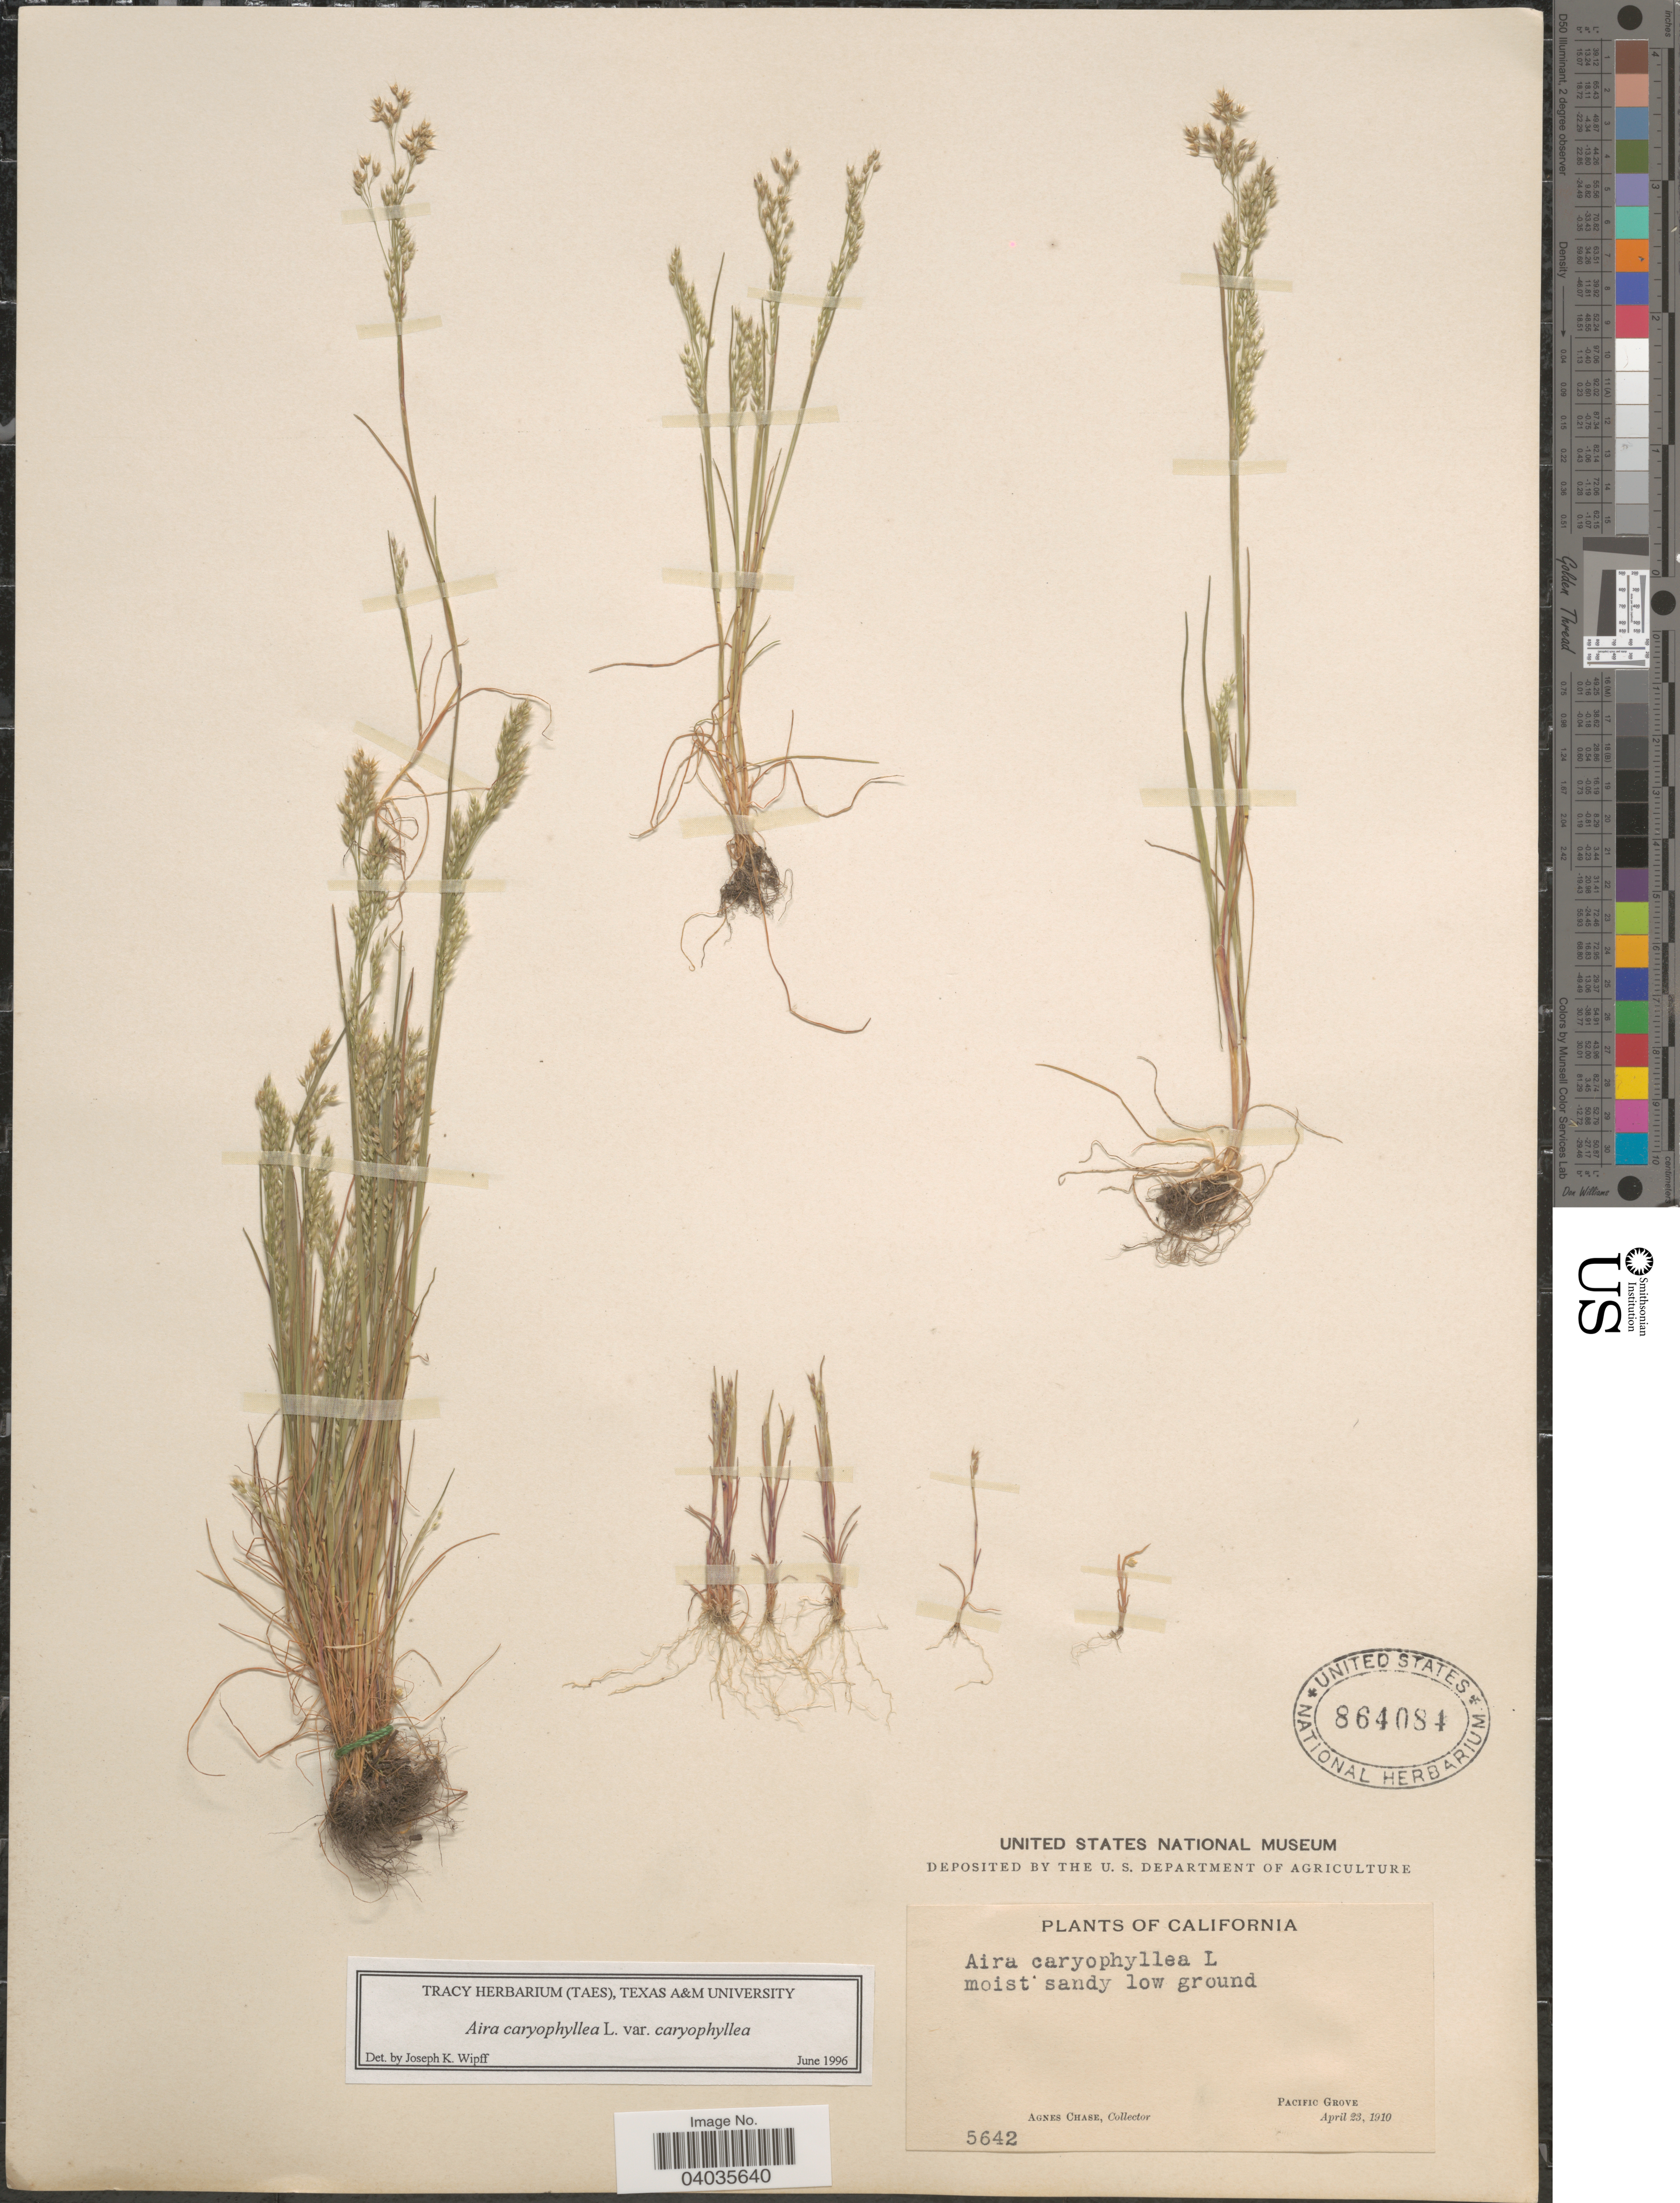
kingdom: Plantae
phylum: Tracheophyta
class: Liliopsida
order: Poales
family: Poaceae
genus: Aira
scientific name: Aira caryophyllea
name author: L.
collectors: A. Chase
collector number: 5642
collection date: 1910-04-23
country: United States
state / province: California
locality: Pacific Grove.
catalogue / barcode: US 864084